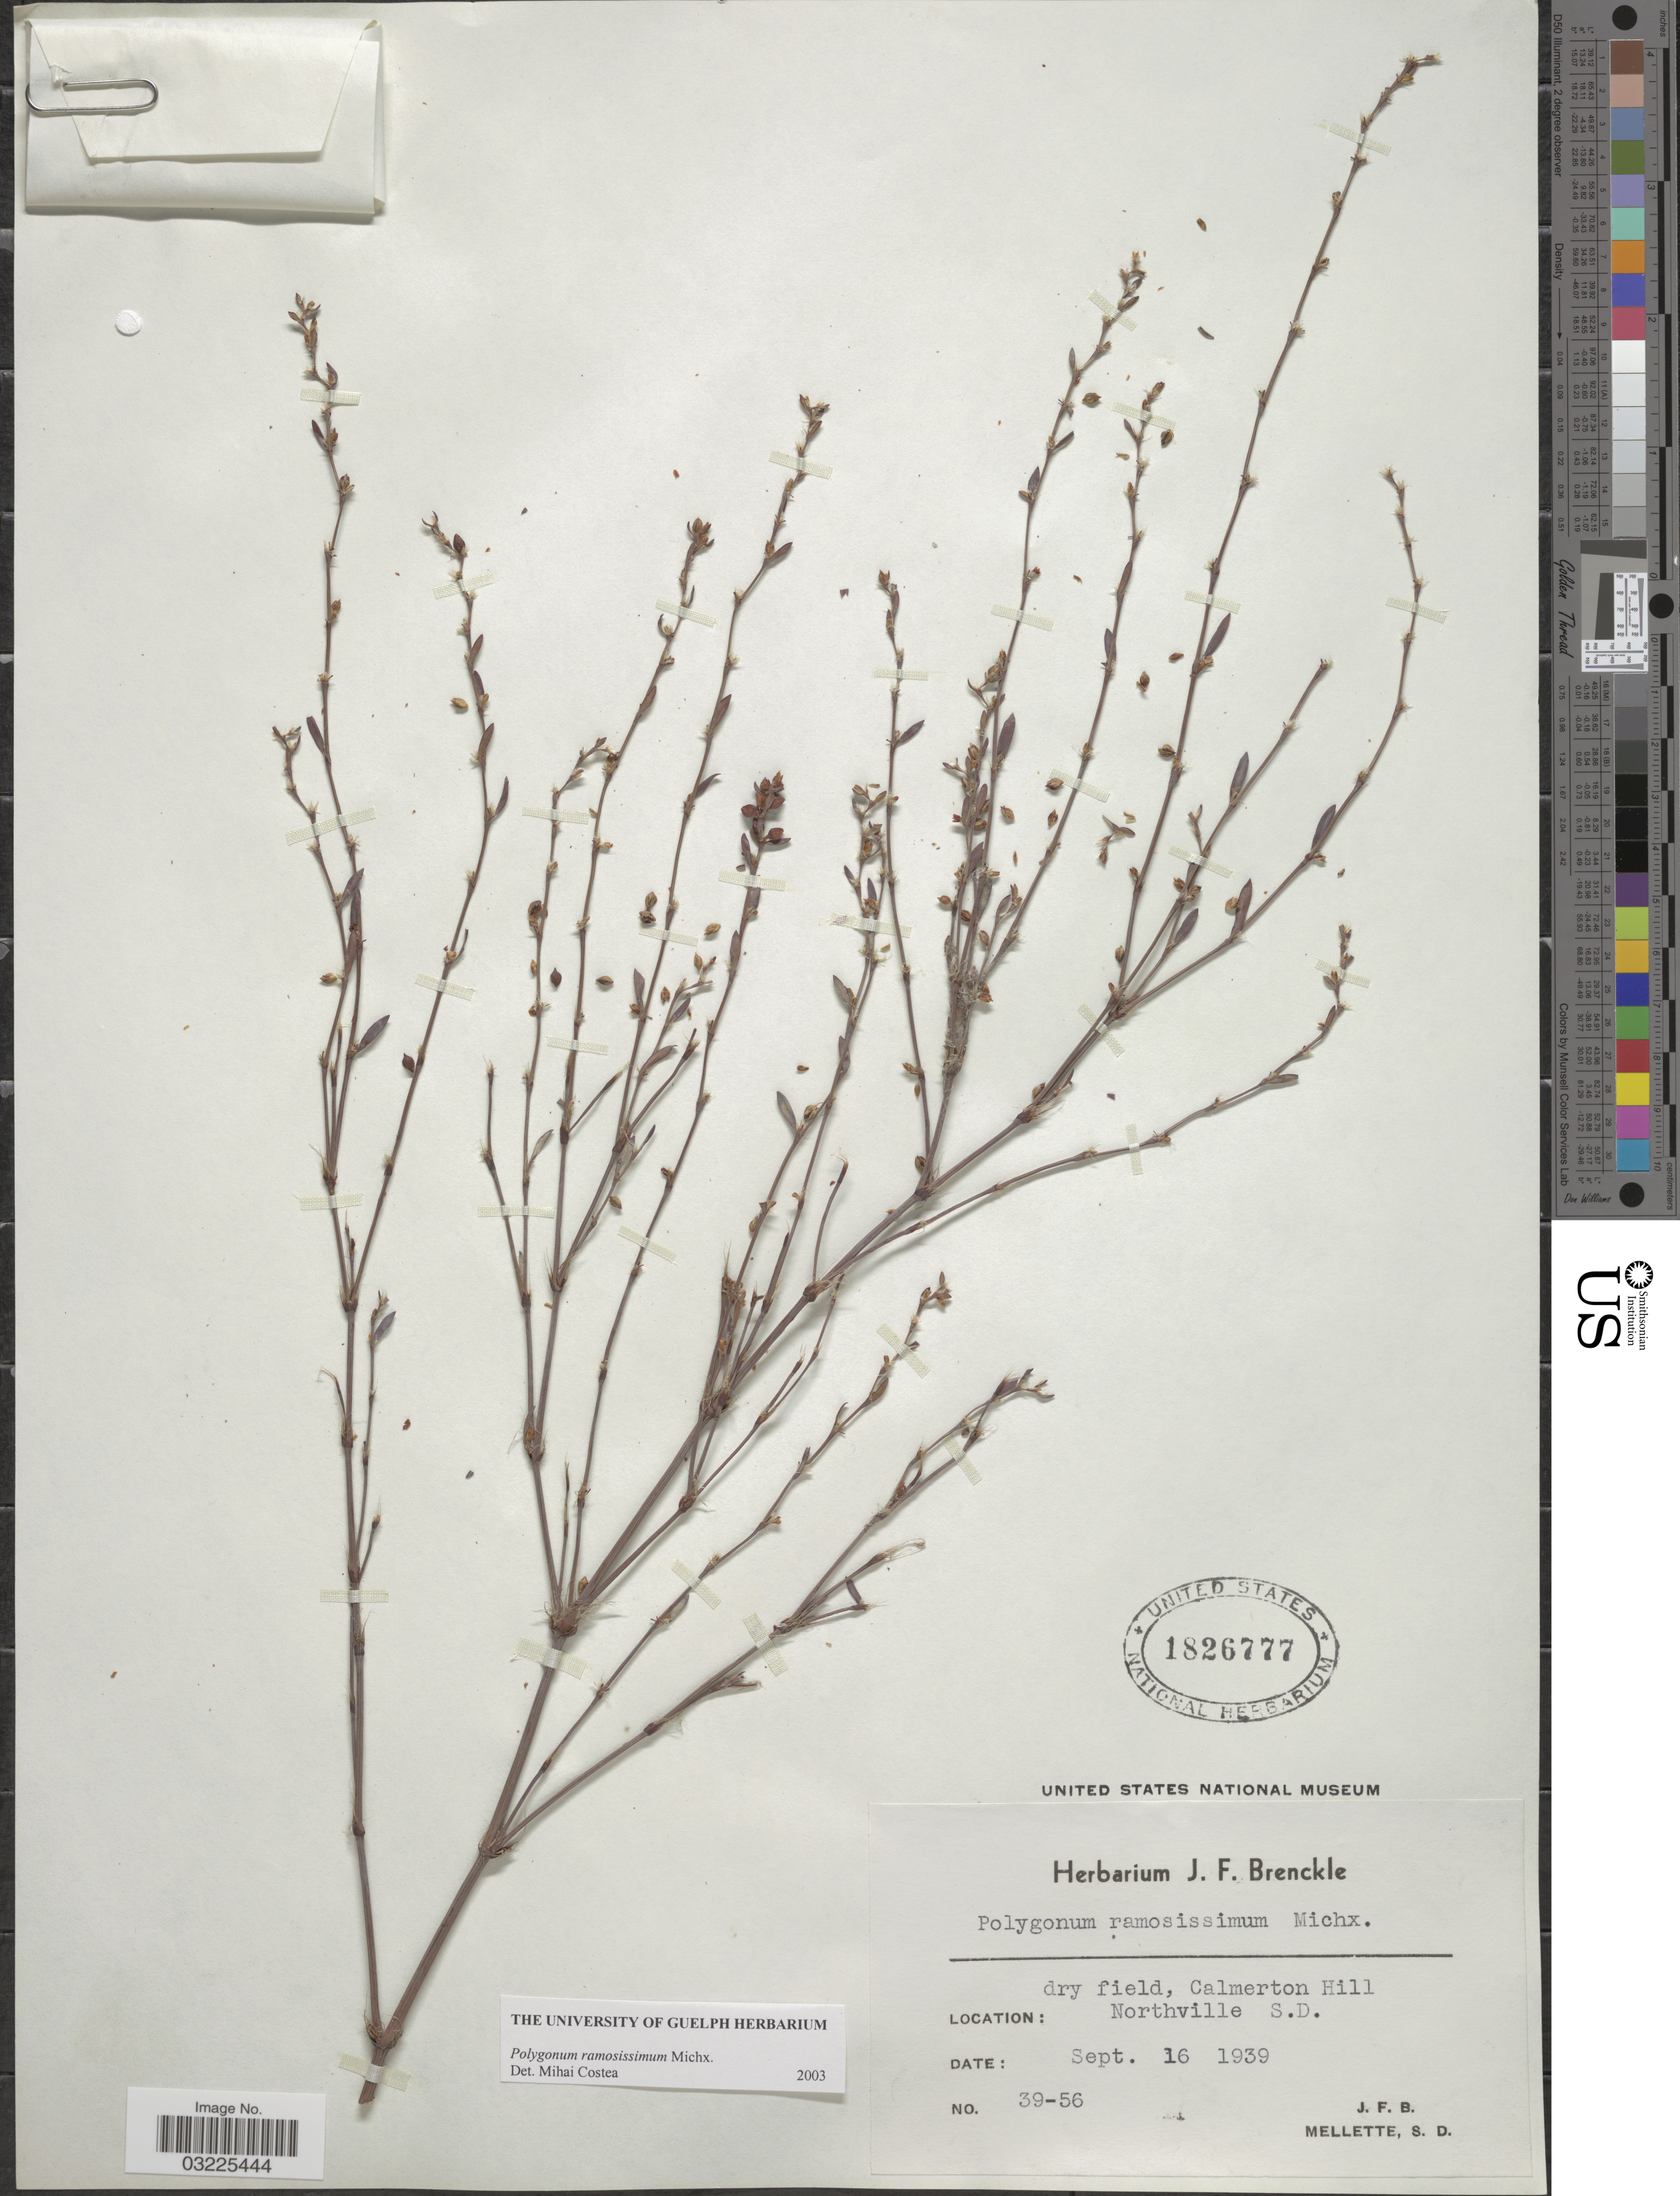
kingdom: Plantae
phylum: Tracheophyta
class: Magnoliopsida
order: Caryophyllales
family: Polygonaceae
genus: Polygonum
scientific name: Polygonum ramosissimum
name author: Michx.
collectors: J. Brenckle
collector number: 39-56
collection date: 1939-09-16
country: United States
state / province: South Dakota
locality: Calmerton Hill. Northville.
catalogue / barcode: US 1826777